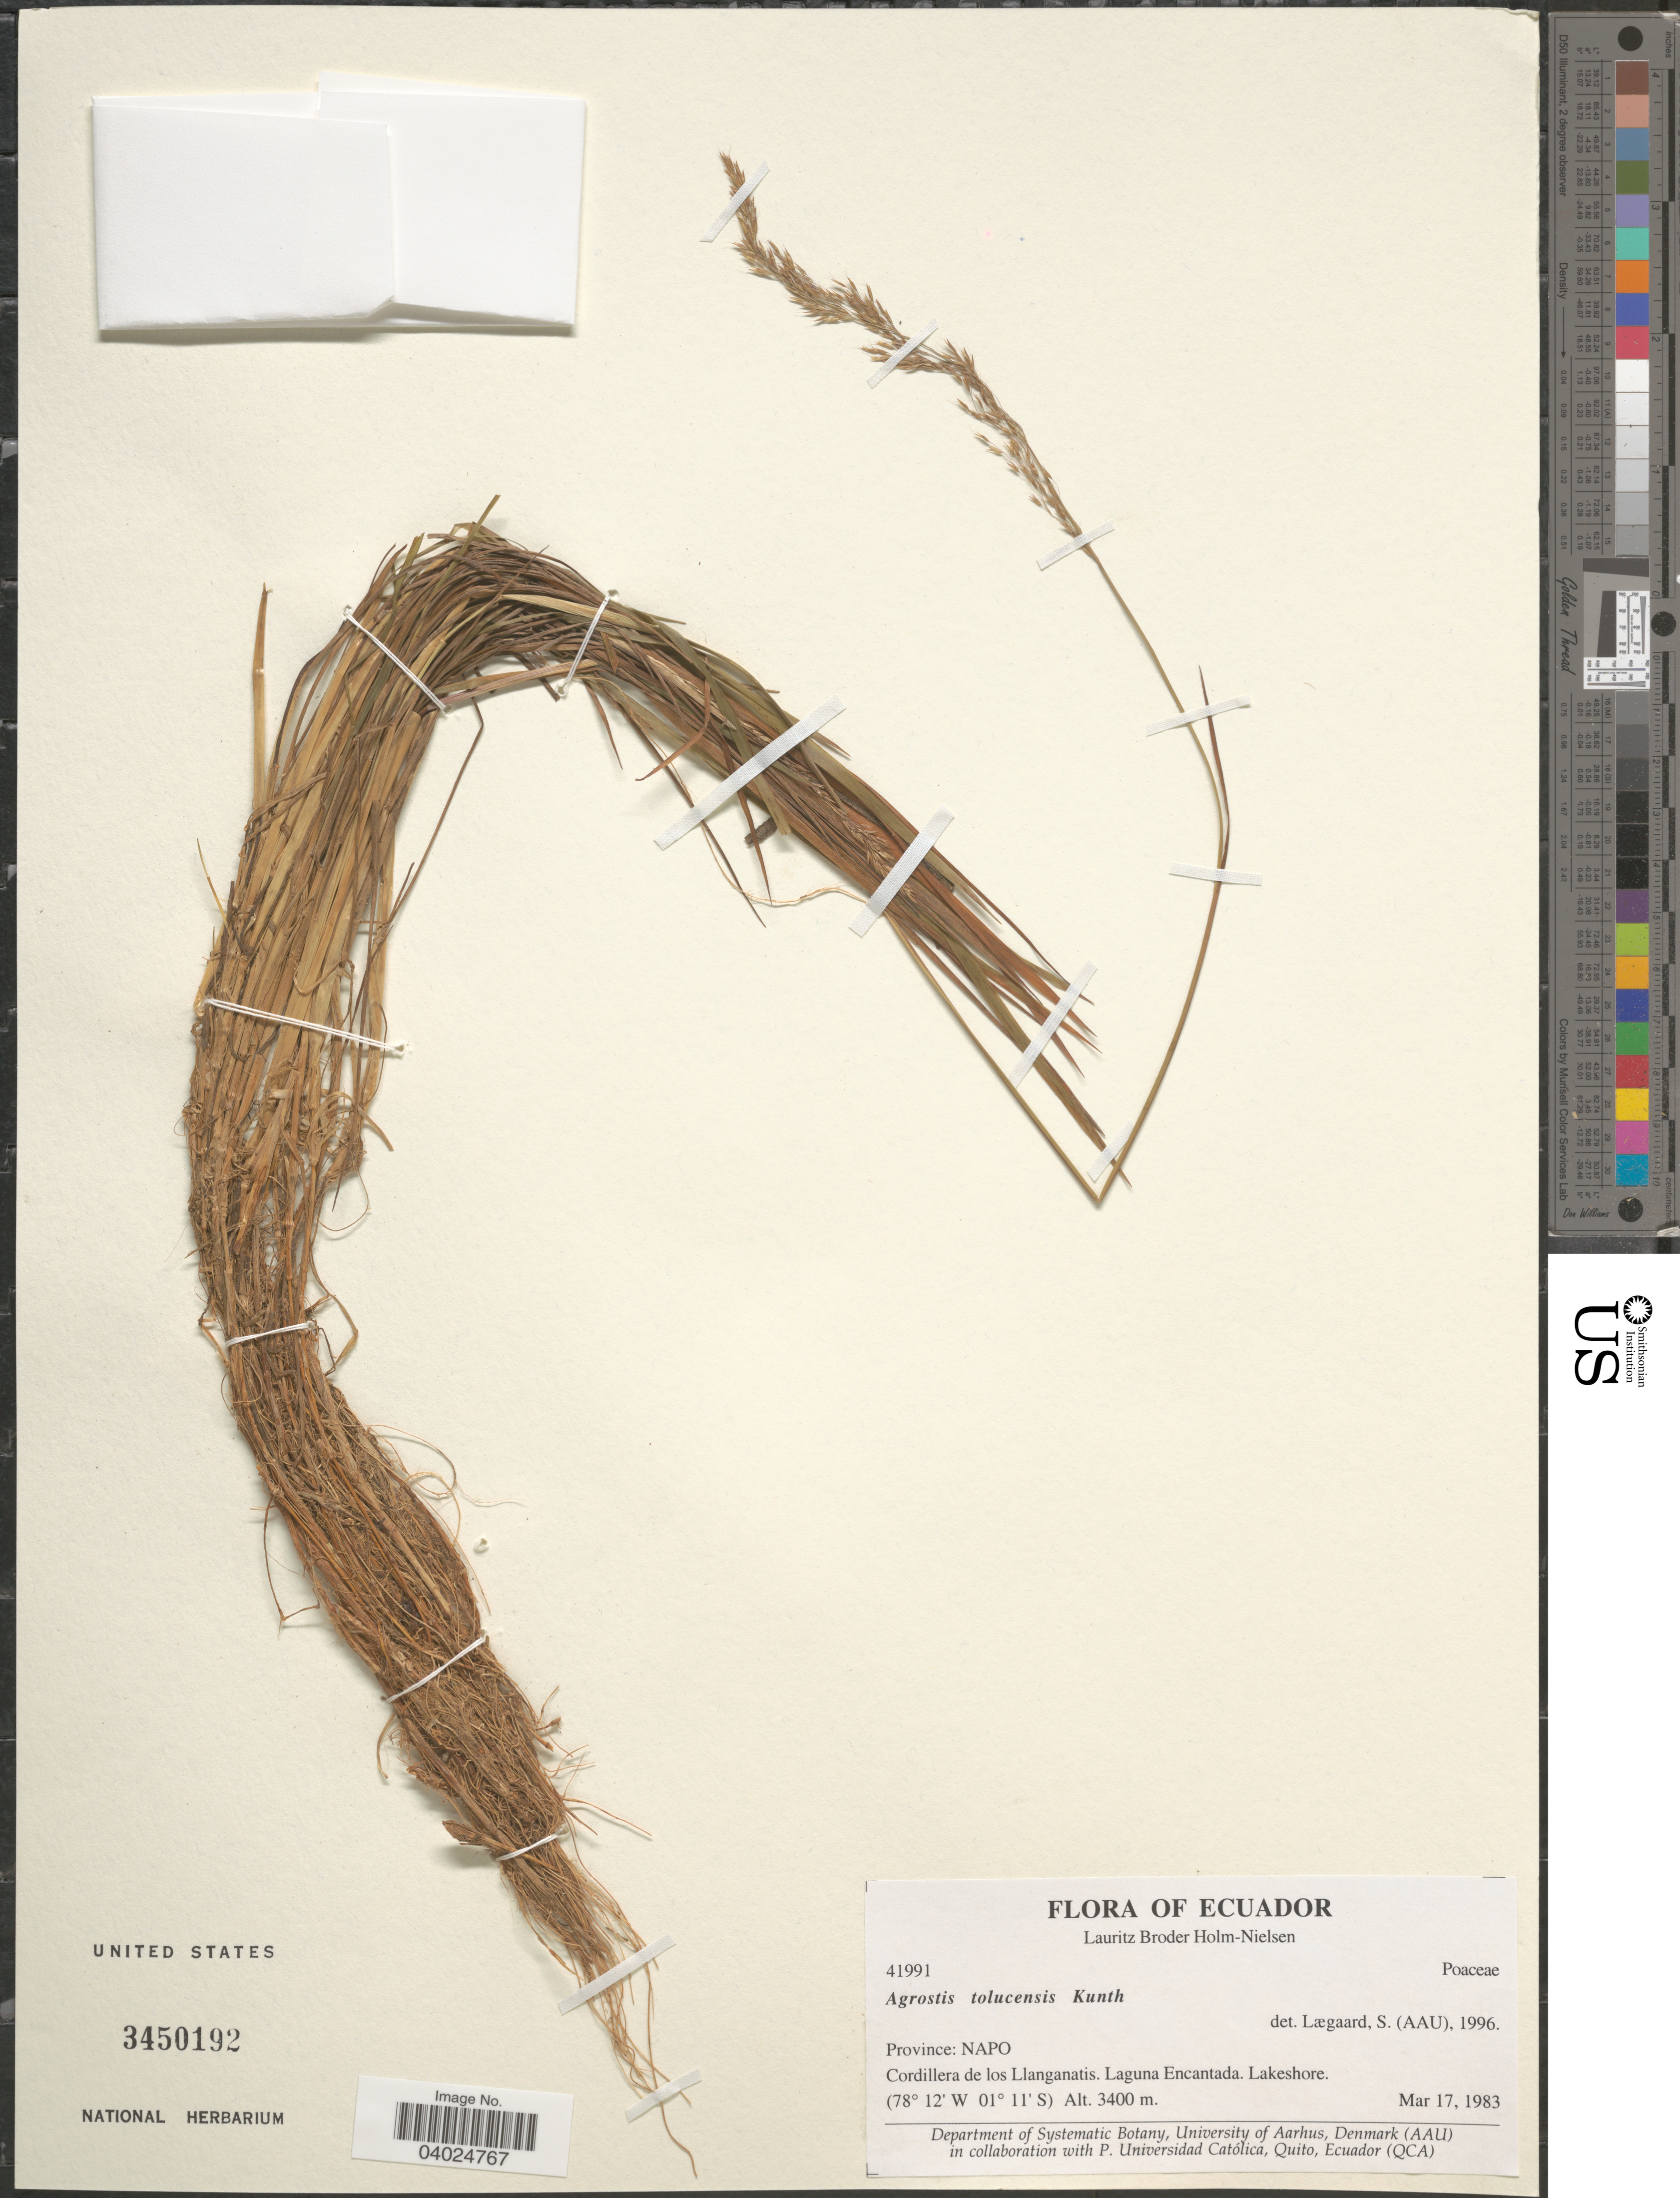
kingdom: Plantae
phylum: Tracheophyta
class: Liliopsida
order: Poales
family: Poaceae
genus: Agrostis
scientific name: Agrostis tolucensis Kunth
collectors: L. B. Holm-Nielsen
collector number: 41991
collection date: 1983-03-17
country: Ecuador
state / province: Napo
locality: Cordillera de los Llanganatis. Laguna Encantada. Lakeshore.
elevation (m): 3400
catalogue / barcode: US 3450192